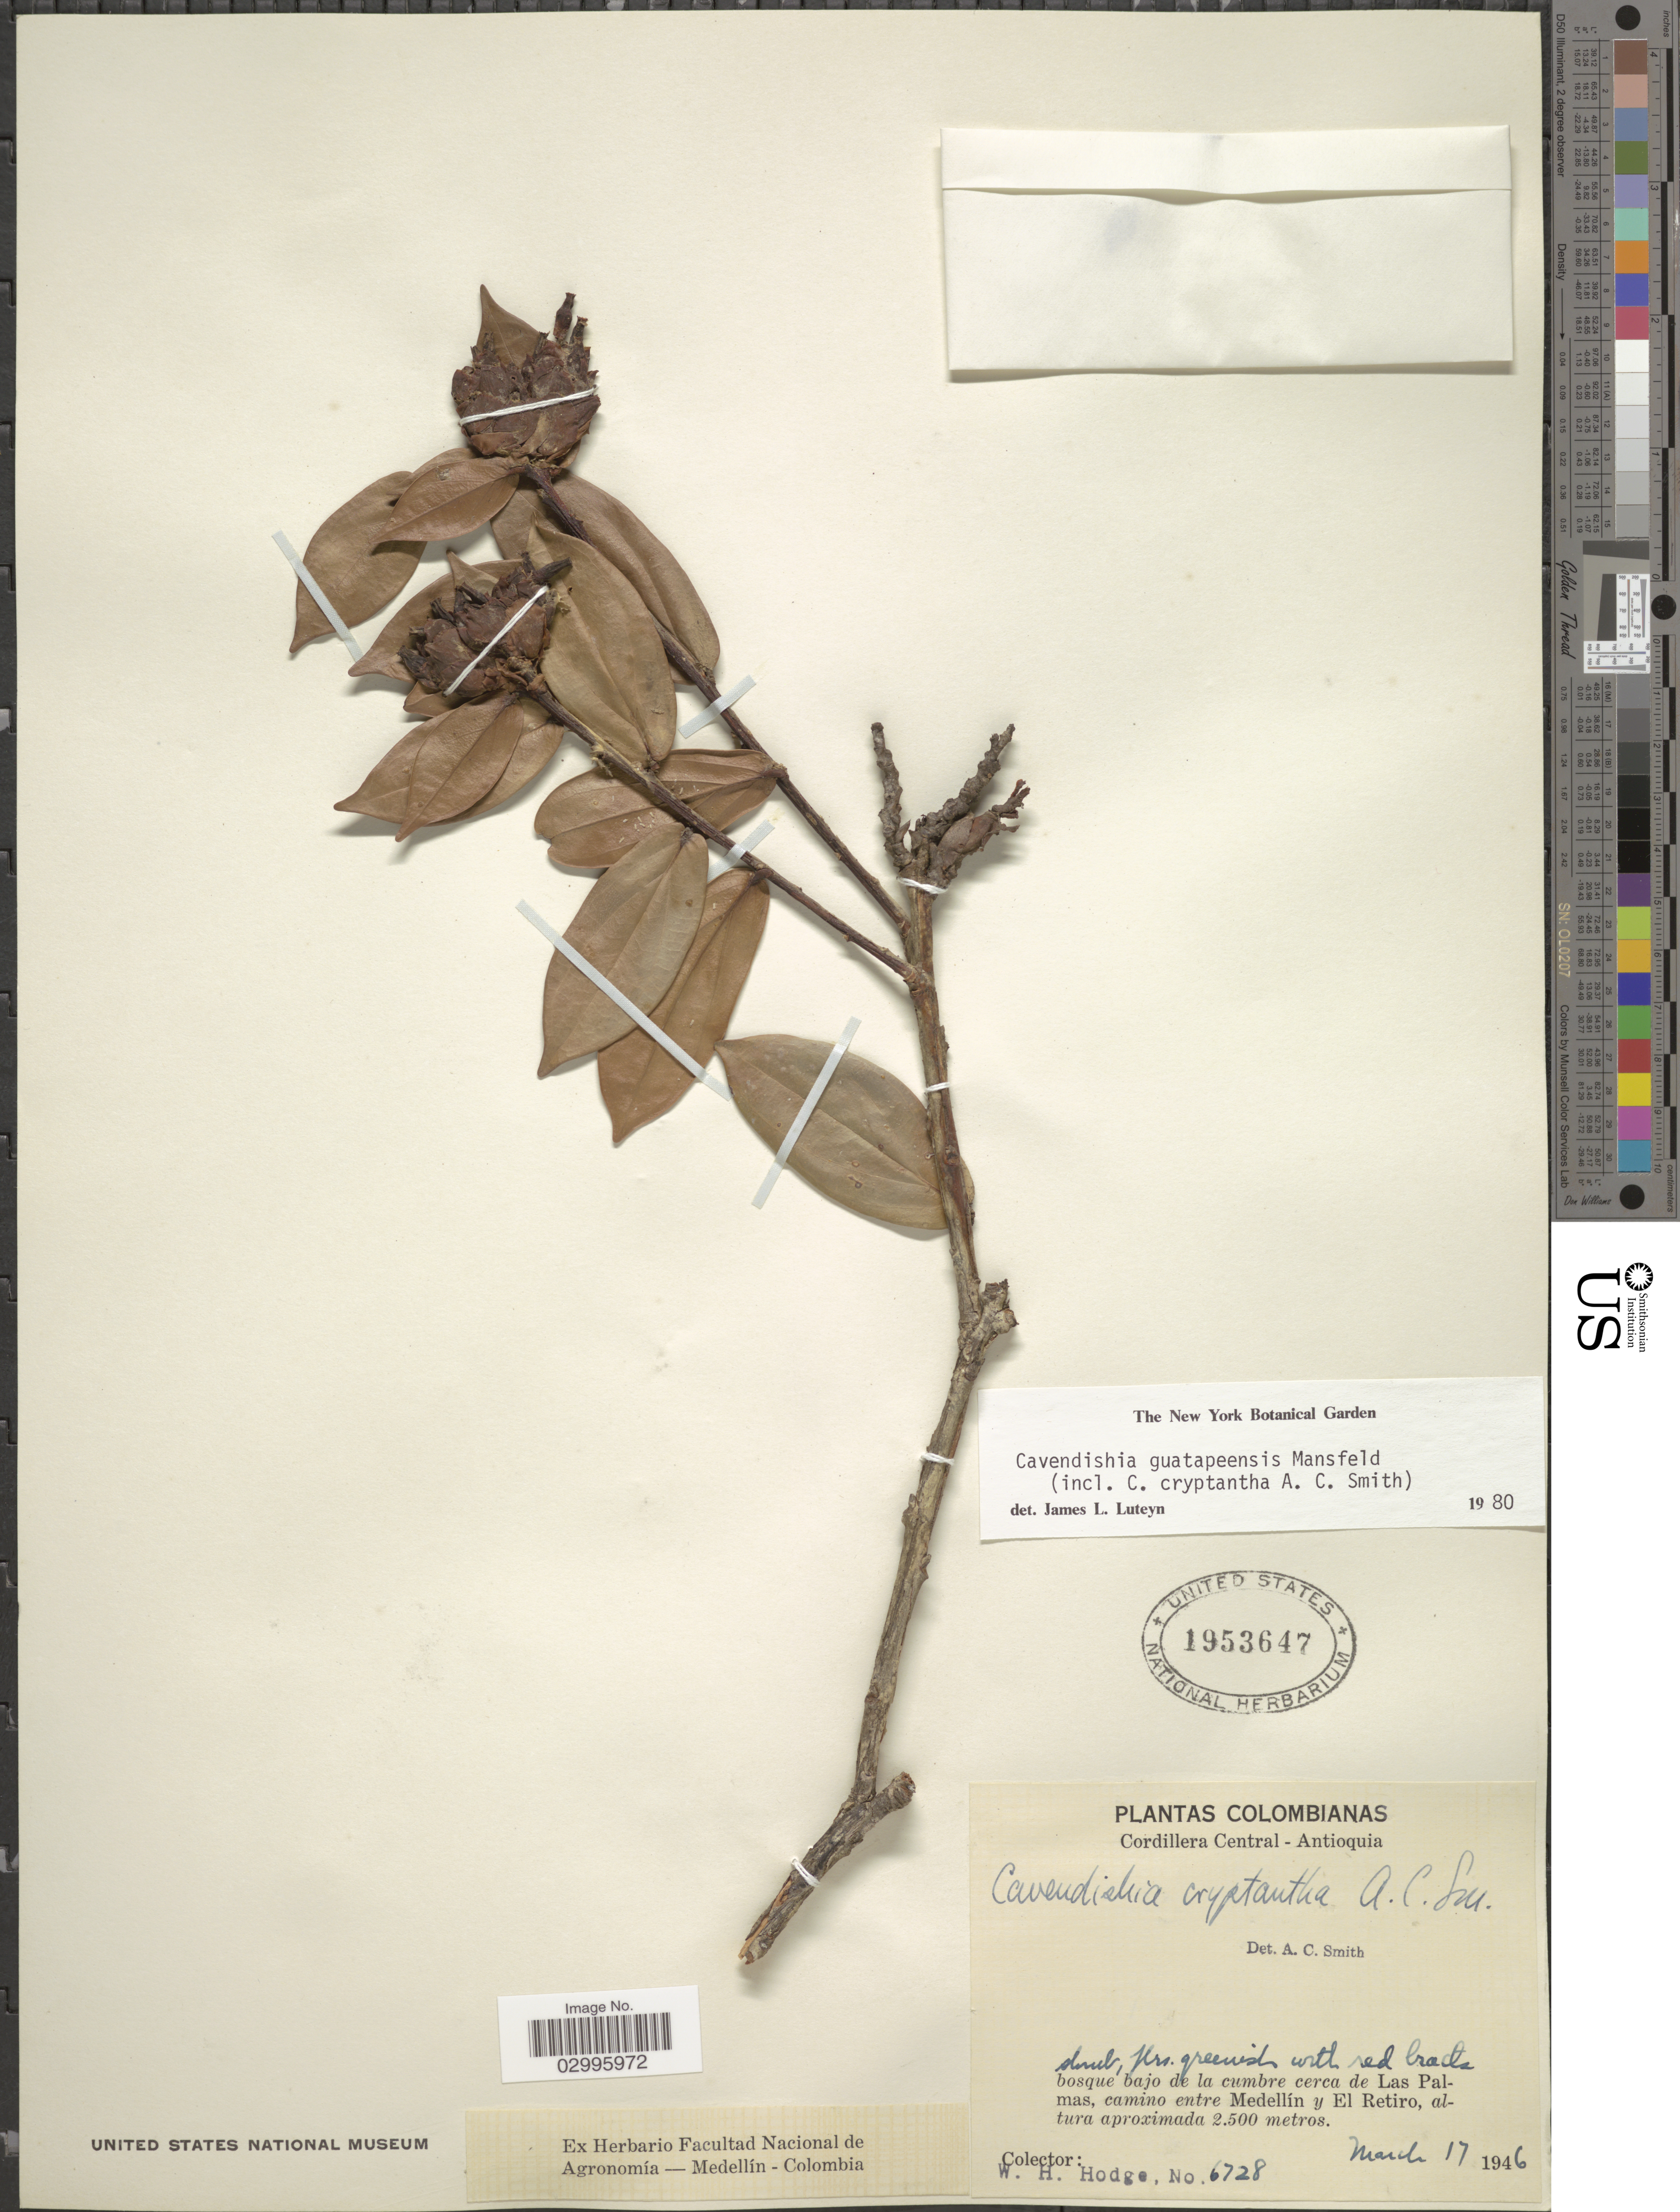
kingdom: Plantae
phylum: Tracheophyta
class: Magnoliopsida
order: Ericales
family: Ericaceae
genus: Cavendishia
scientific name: Cavendishia guatapeensis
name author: Mansf.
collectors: W. Hodge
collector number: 6728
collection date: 1946-03-17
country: Colombia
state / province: Antioquia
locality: Cordillera Central, bosque bajo de la cumbre cerca de Las Palmas, camino entre Medellín y El Retiro.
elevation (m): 2500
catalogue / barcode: US 1953647